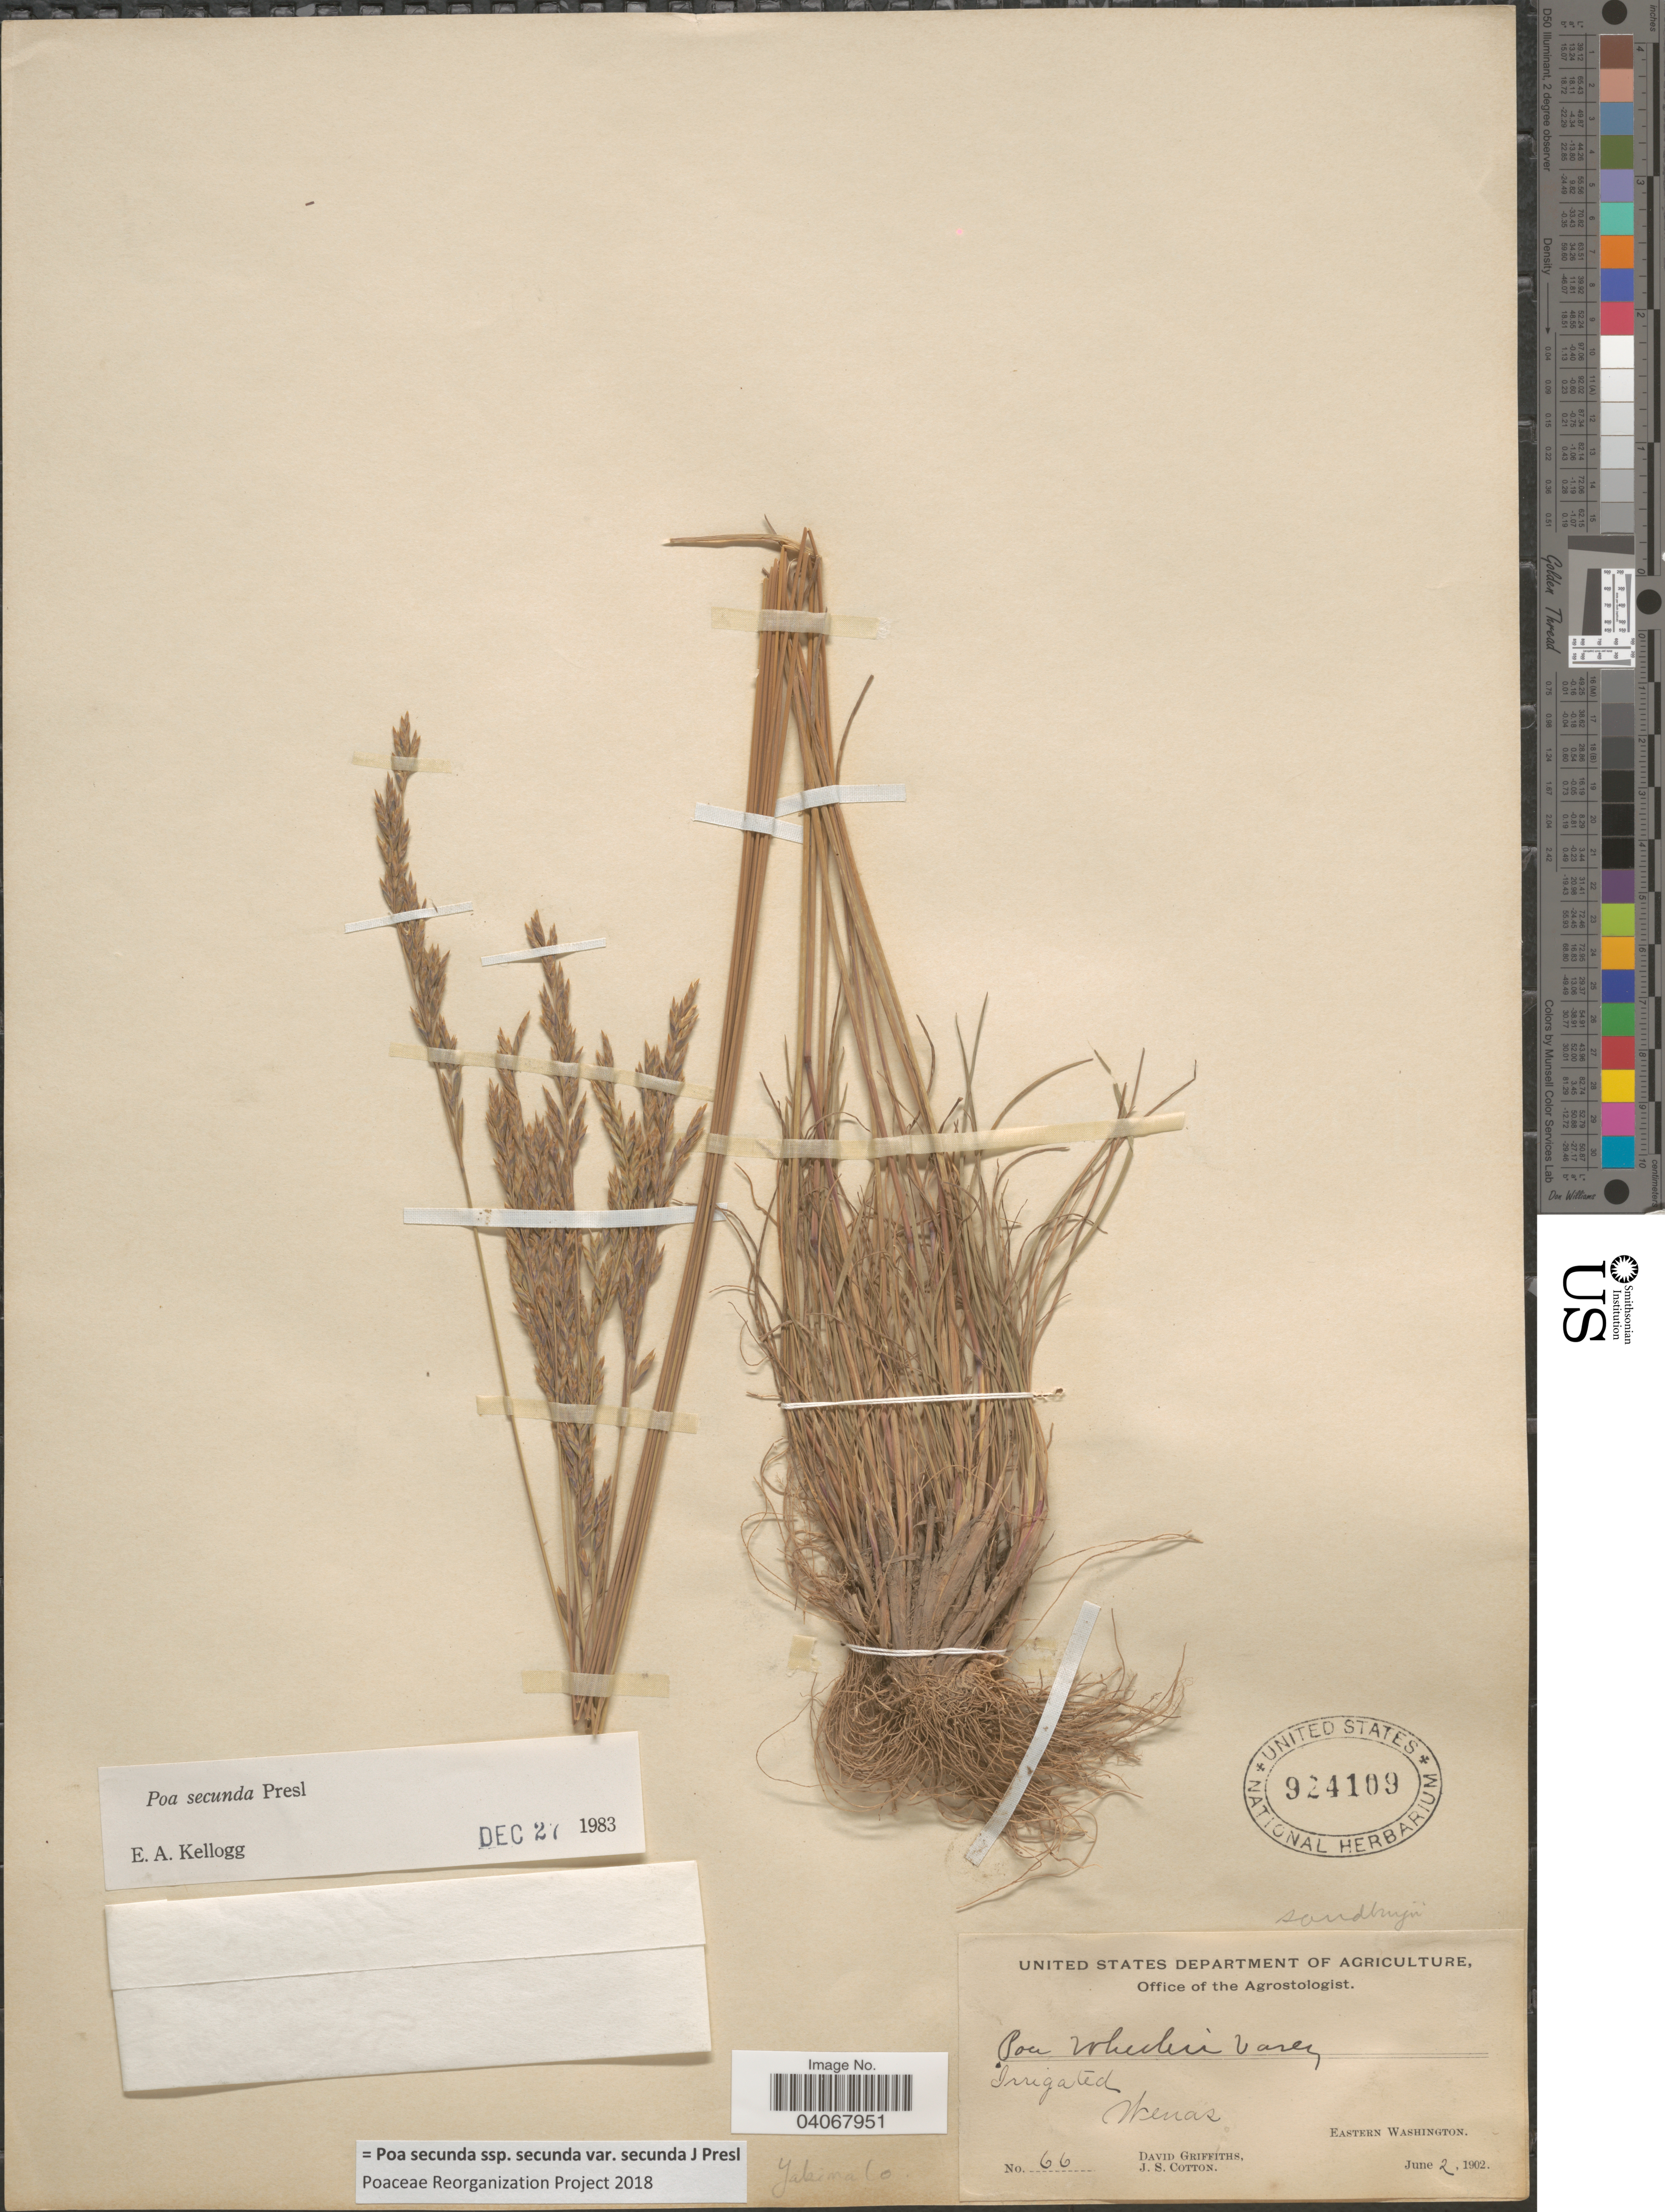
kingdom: Plantae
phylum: Tracheophyta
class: Liliopsida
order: Poales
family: Poaceae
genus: Poa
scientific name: Poa secunda subsp. secunda var. secunda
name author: J. Presl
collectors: D. Griffiths & J. S. Cotton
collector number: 66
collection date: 1902-06-02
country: United States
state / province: Washington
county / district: Yakima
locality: Yakima Co. Irrigated. Wenas. Eastern Washington.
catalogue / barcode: US 924109